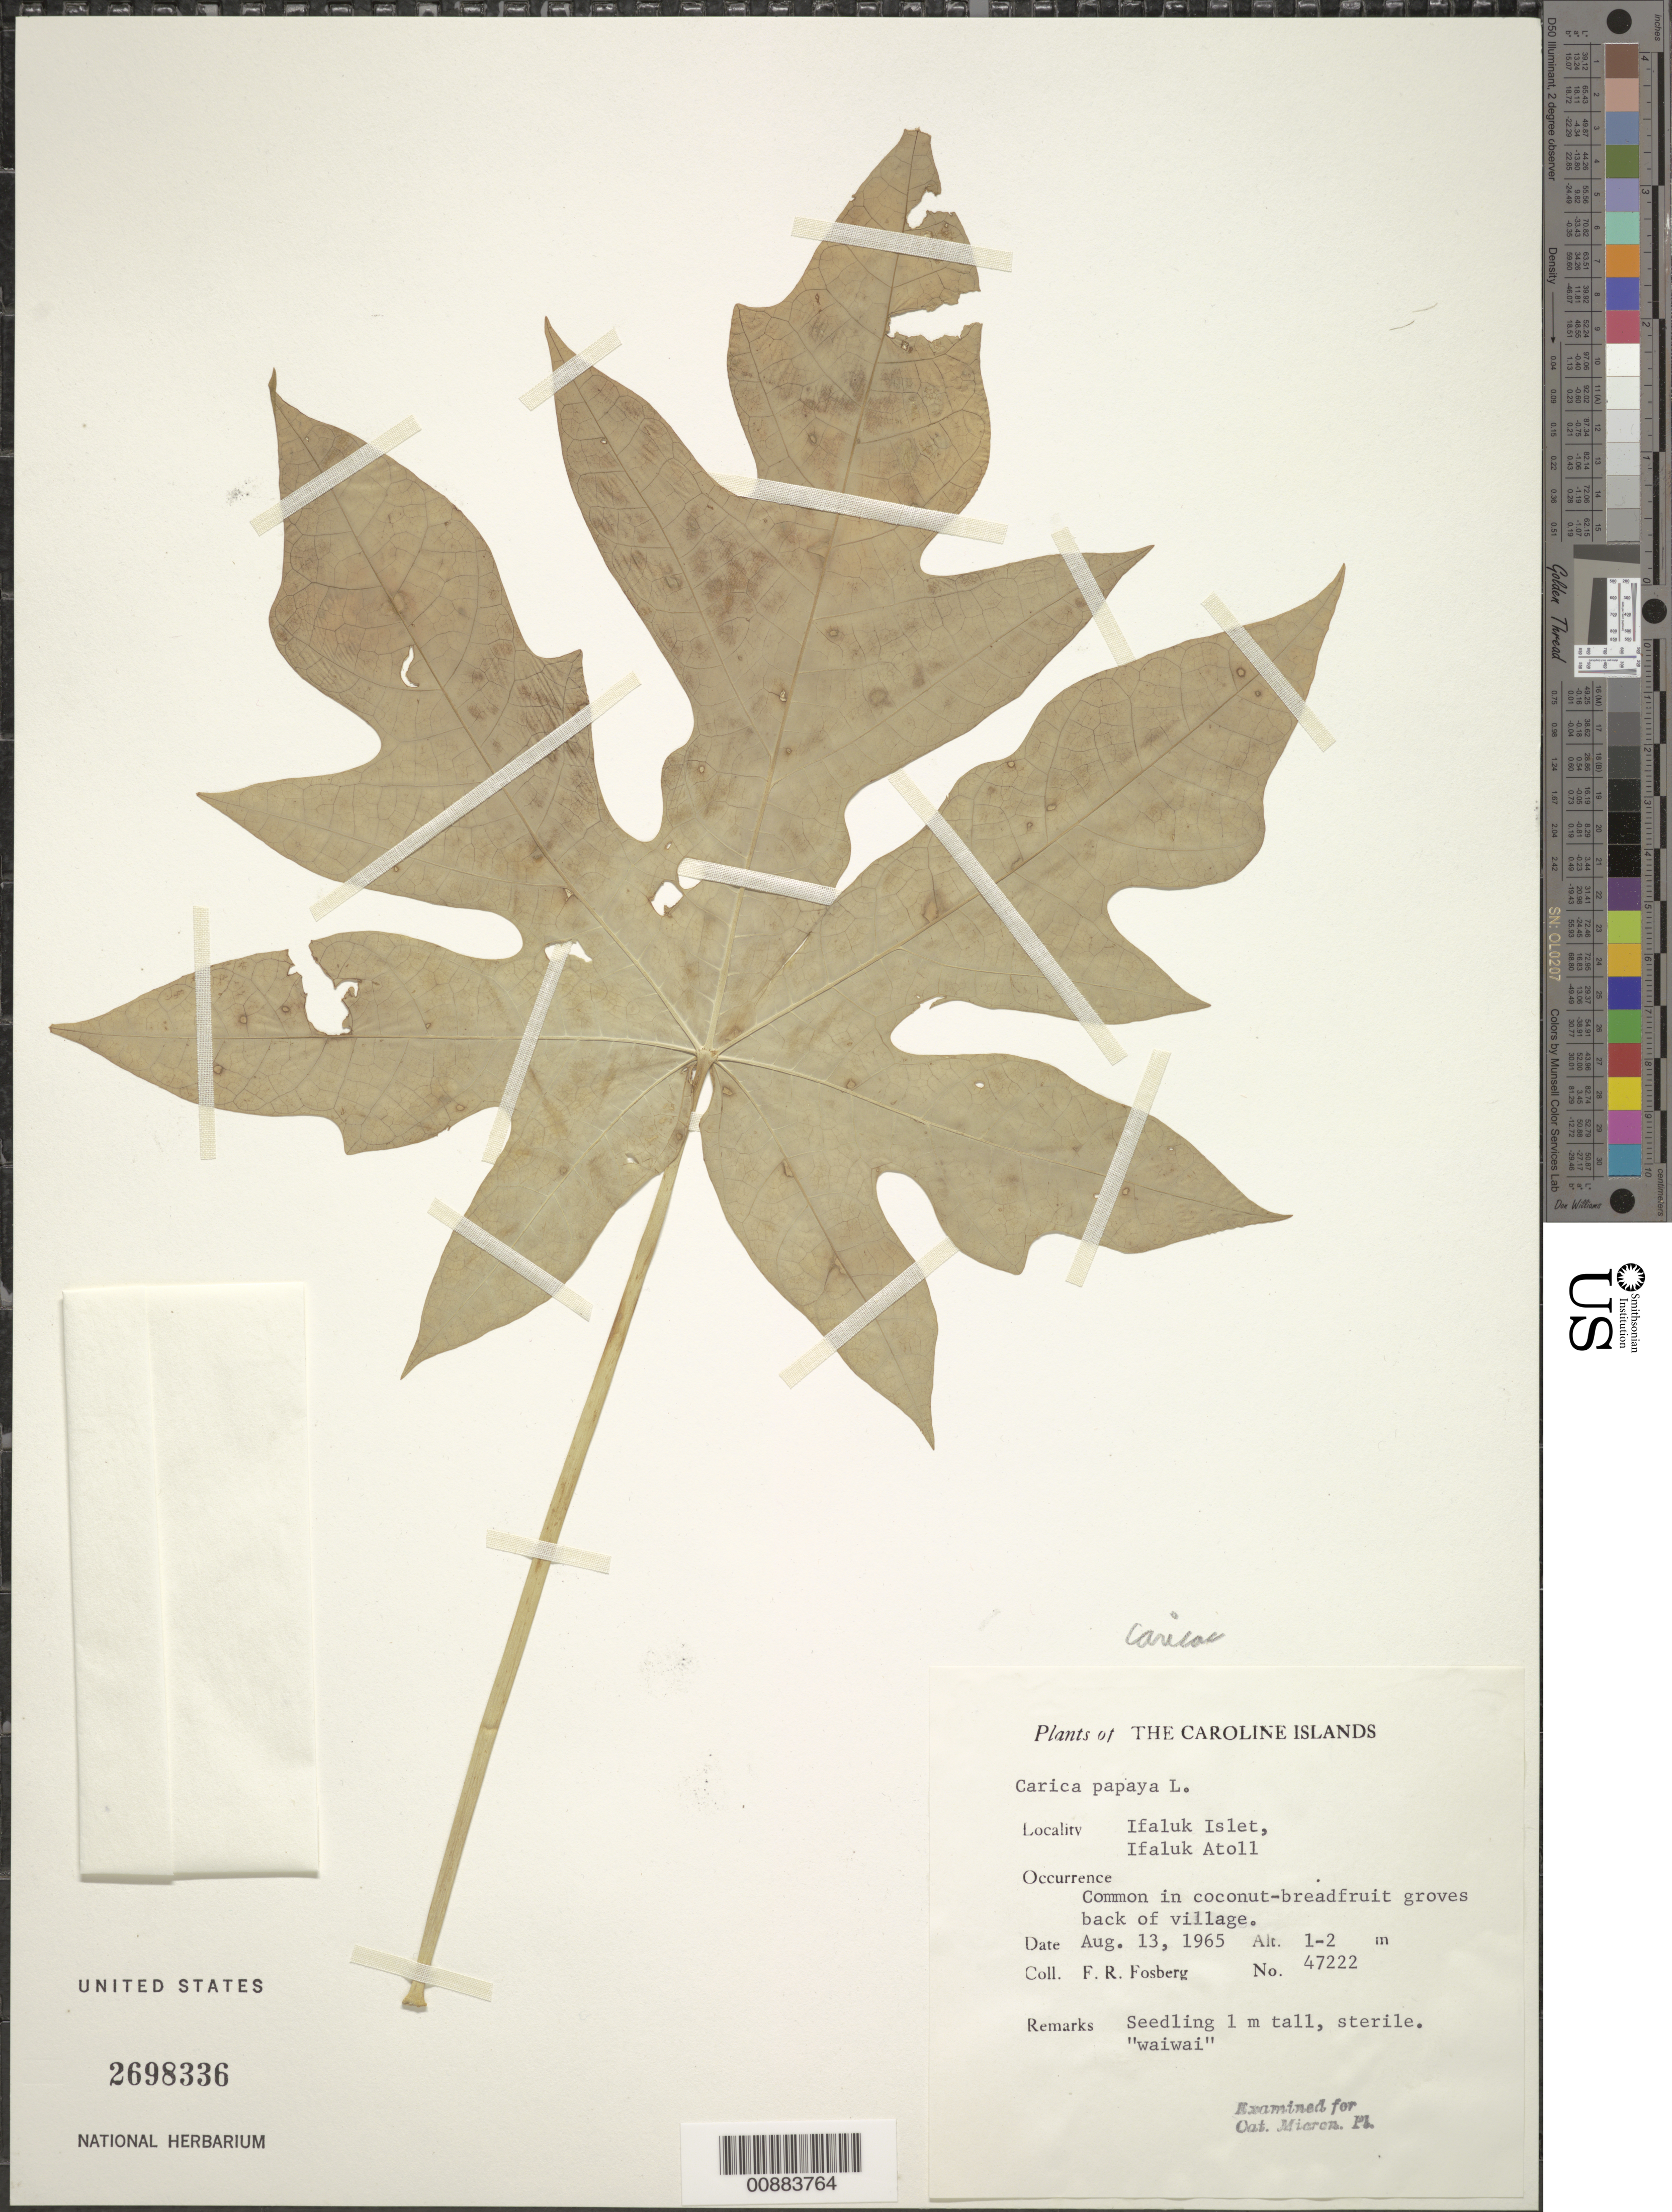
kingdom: Plantae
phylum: Tracheophyta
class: Magnoliopsida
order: Brassicales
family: Caricaceae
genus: Carica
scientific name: Carica papaya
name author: L.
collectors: F. R. Fosberg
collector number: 47222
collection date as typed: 13 Aug 1965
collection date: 1965-08-13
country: Micronesia, Federated States of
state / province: Yap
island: Ifalik (Ifaluk) Atoll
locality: (Ifaluk Atoll) Ifaluk Islet.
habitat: Coconut-breadfruit groves back of village.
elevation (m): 1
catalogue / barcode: US 2698336